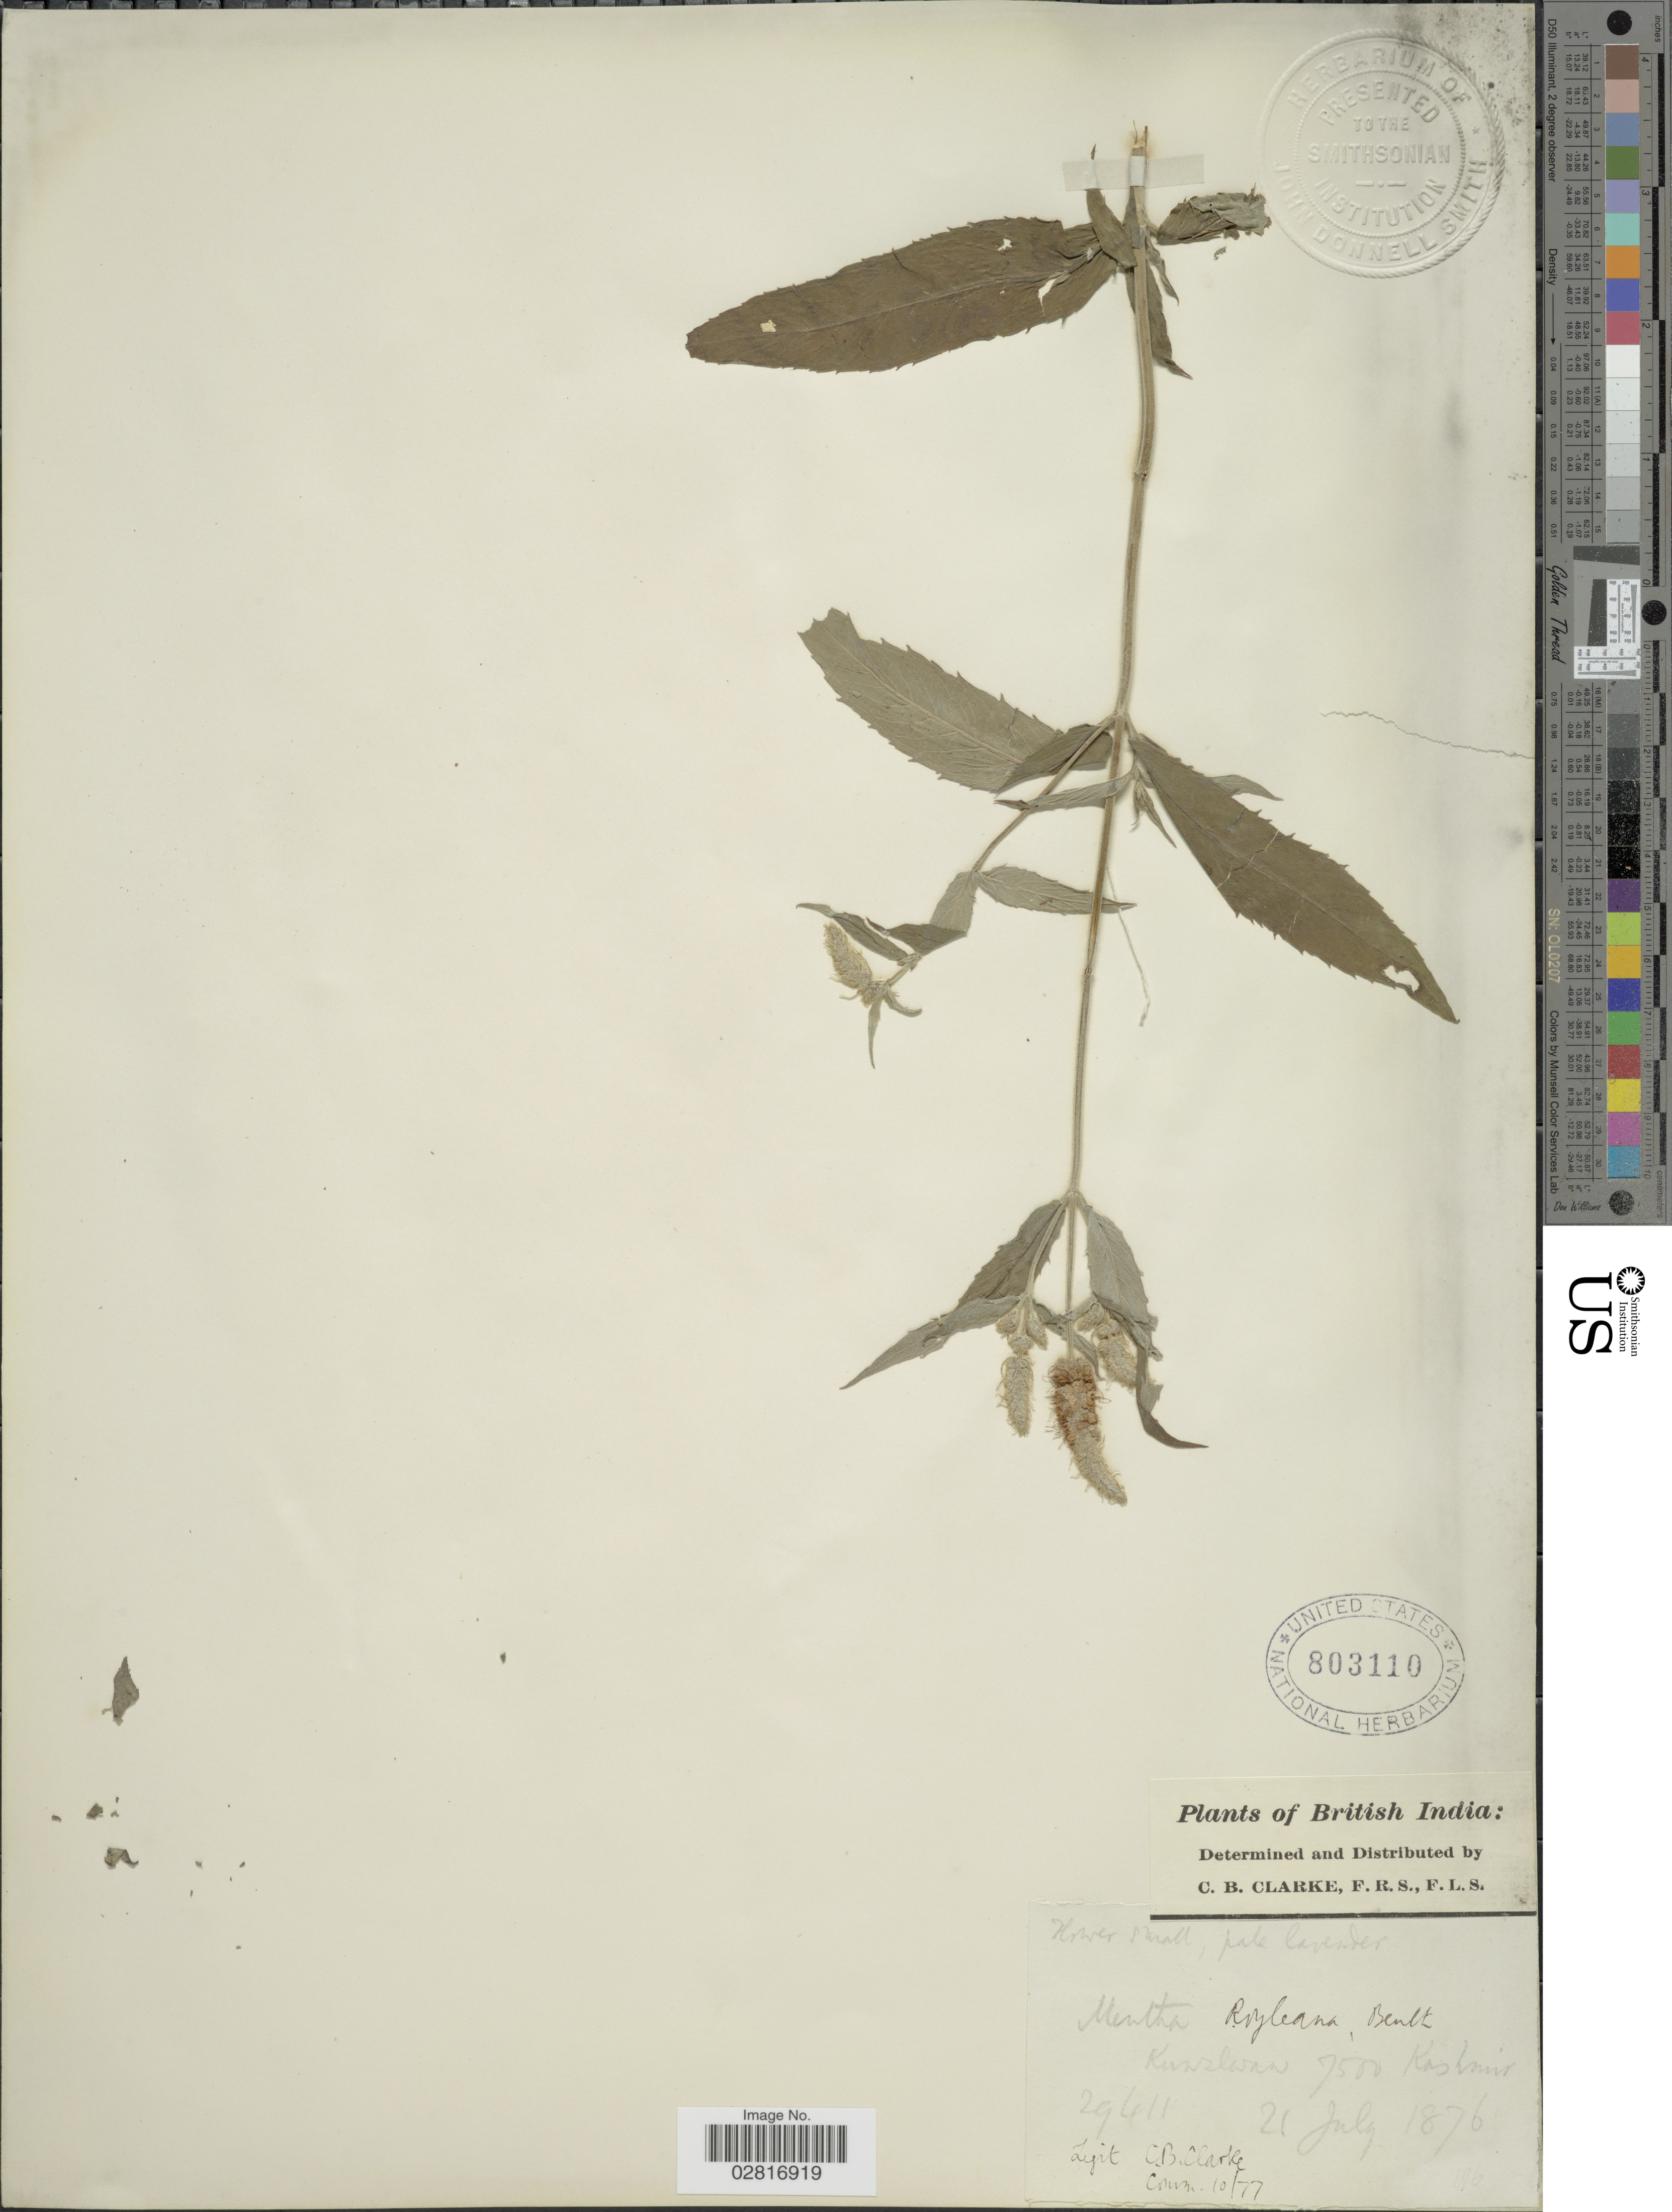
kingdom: Plantae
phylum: Tracheophyta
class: Magnoliopsida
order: Lamiales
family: Lamiaceae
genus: Mentha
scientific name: Mentha royleana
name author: Wall. ex Benth.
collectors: C. B. Clarke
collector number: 29411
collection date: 1876-07-21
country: India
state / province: Jammu and Kashmir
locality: British India, Kuzalwan [interpreted], Kashmir.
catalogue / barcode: US 803110